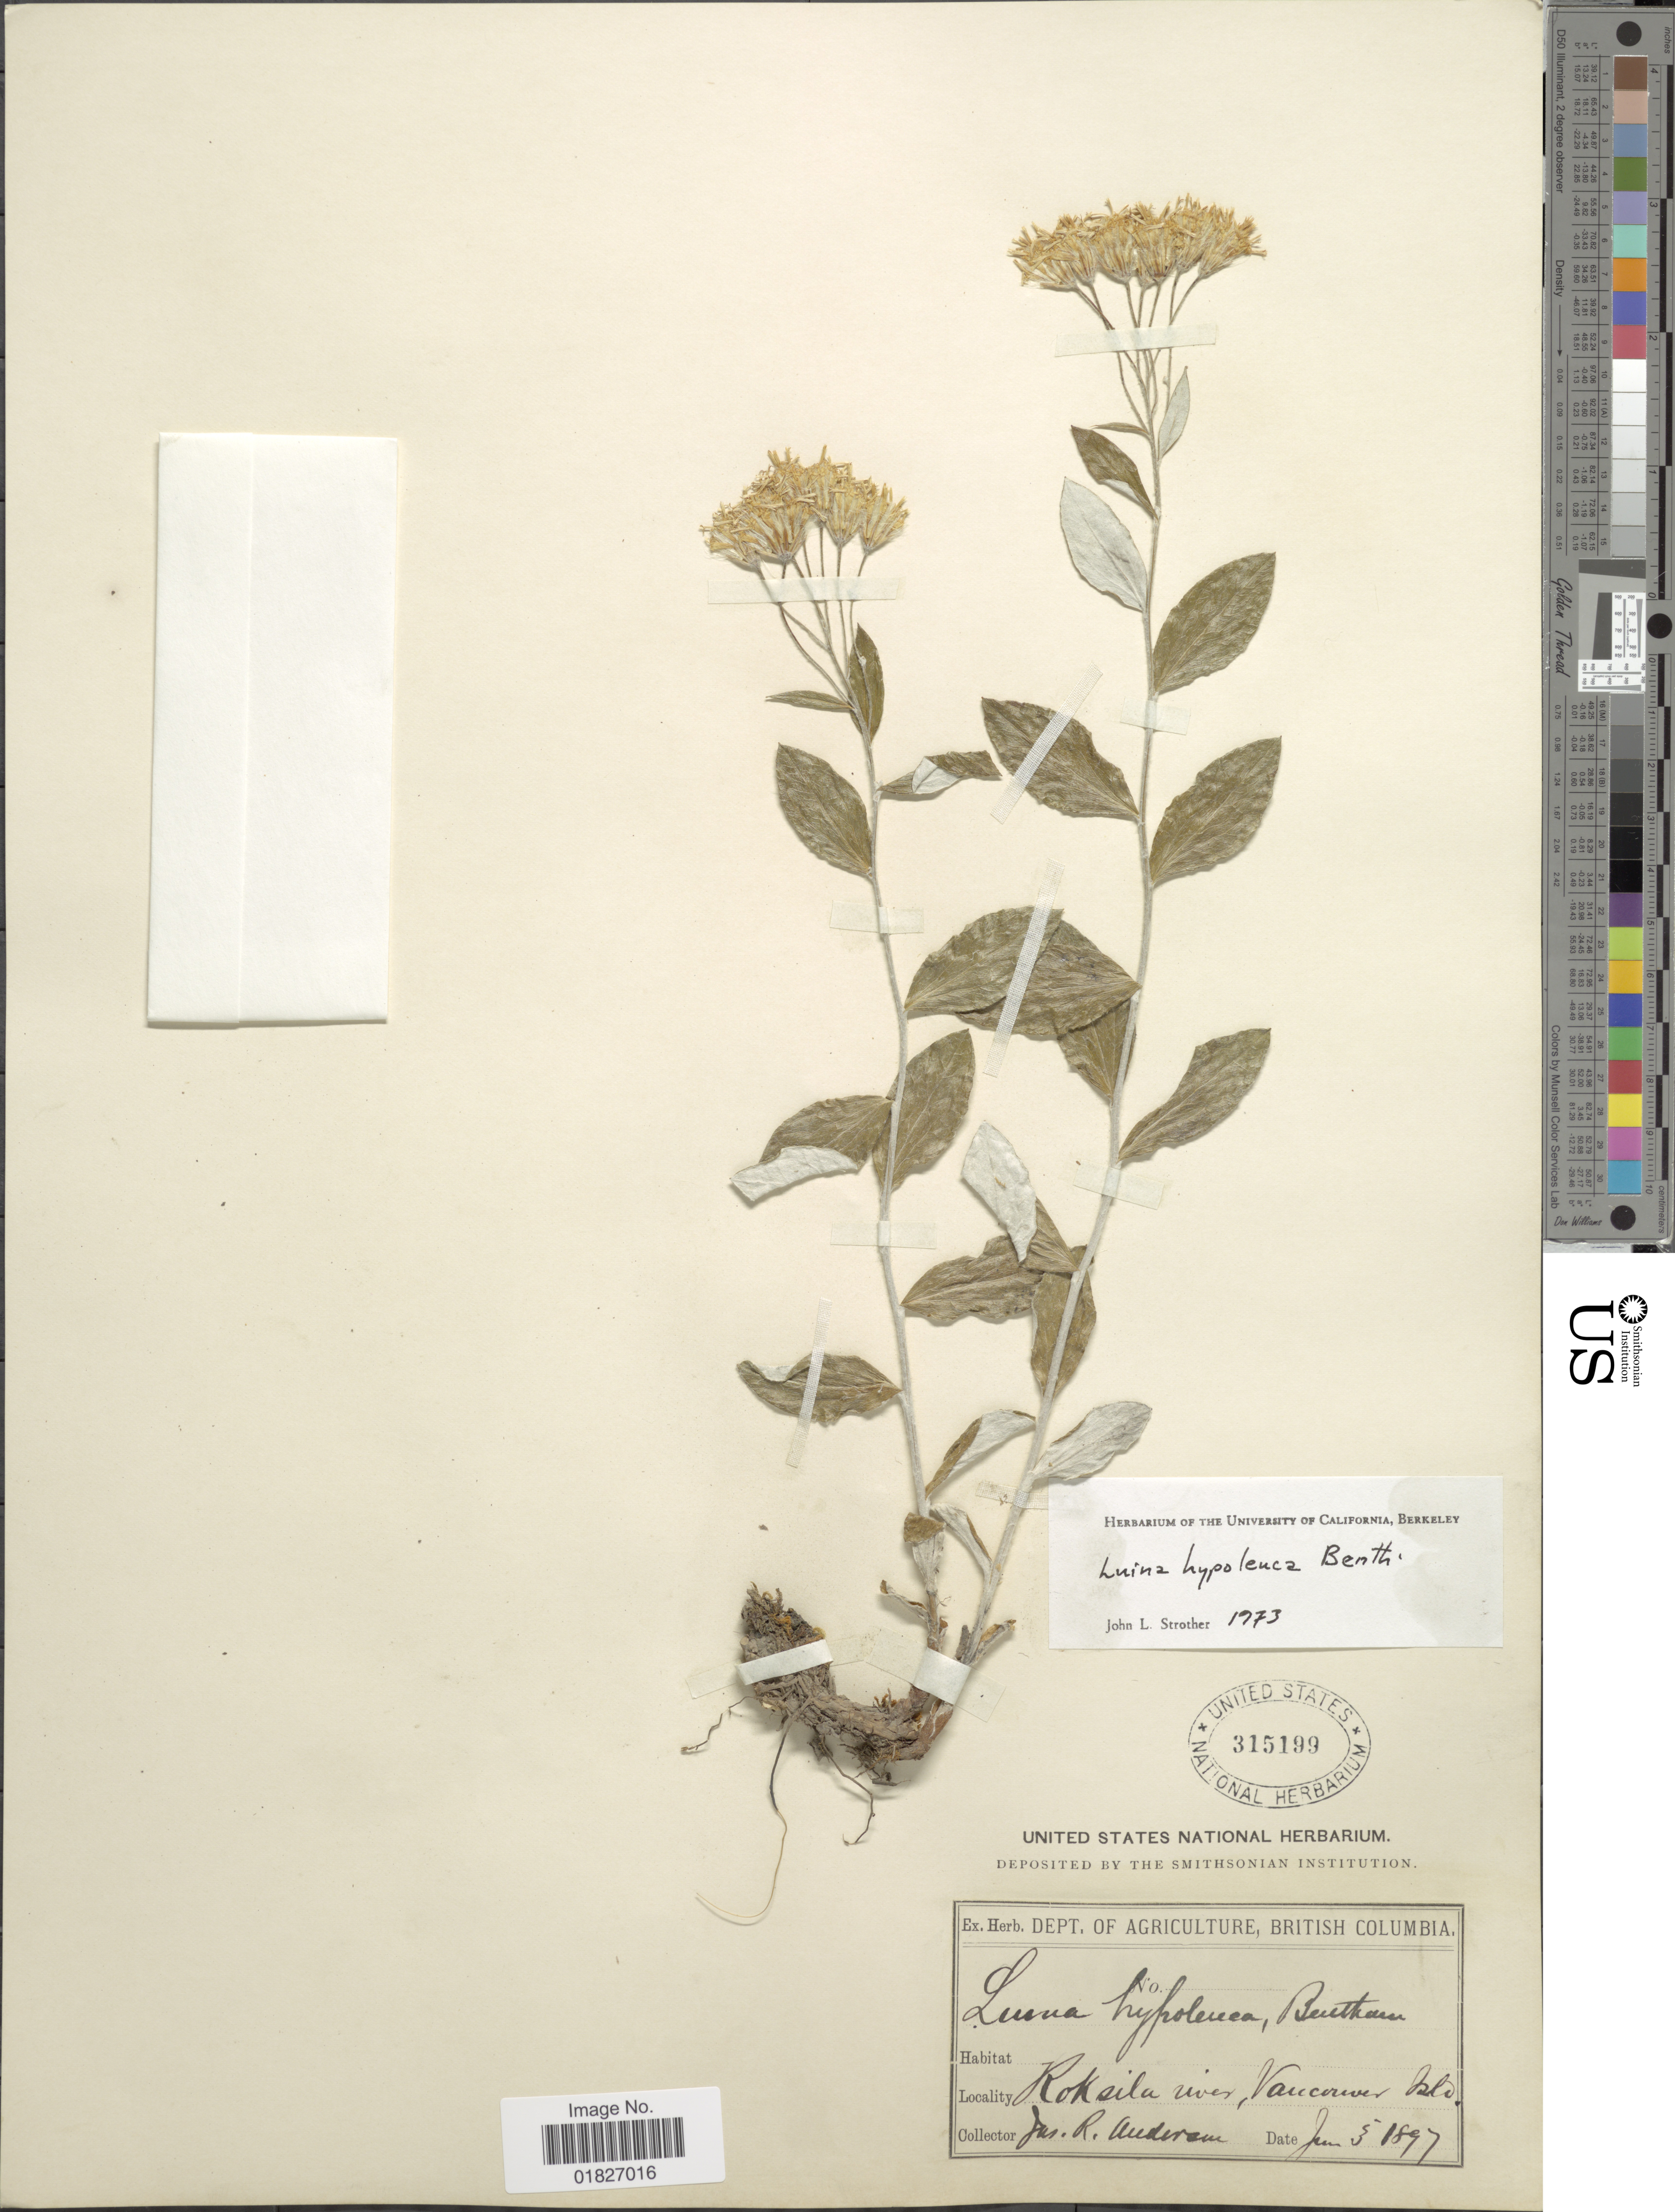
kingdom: Plantae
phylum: Tracheophyta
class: Magnoliopsida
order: Asterales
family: Asteraceae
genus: Luina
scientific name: Luina hypoleuca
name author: Benth.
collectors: J. R. Anderson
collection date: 1897-06-03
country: Canada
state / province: British Columbia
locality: Koksila River, Vancouver Isl.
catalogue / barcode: US 315199